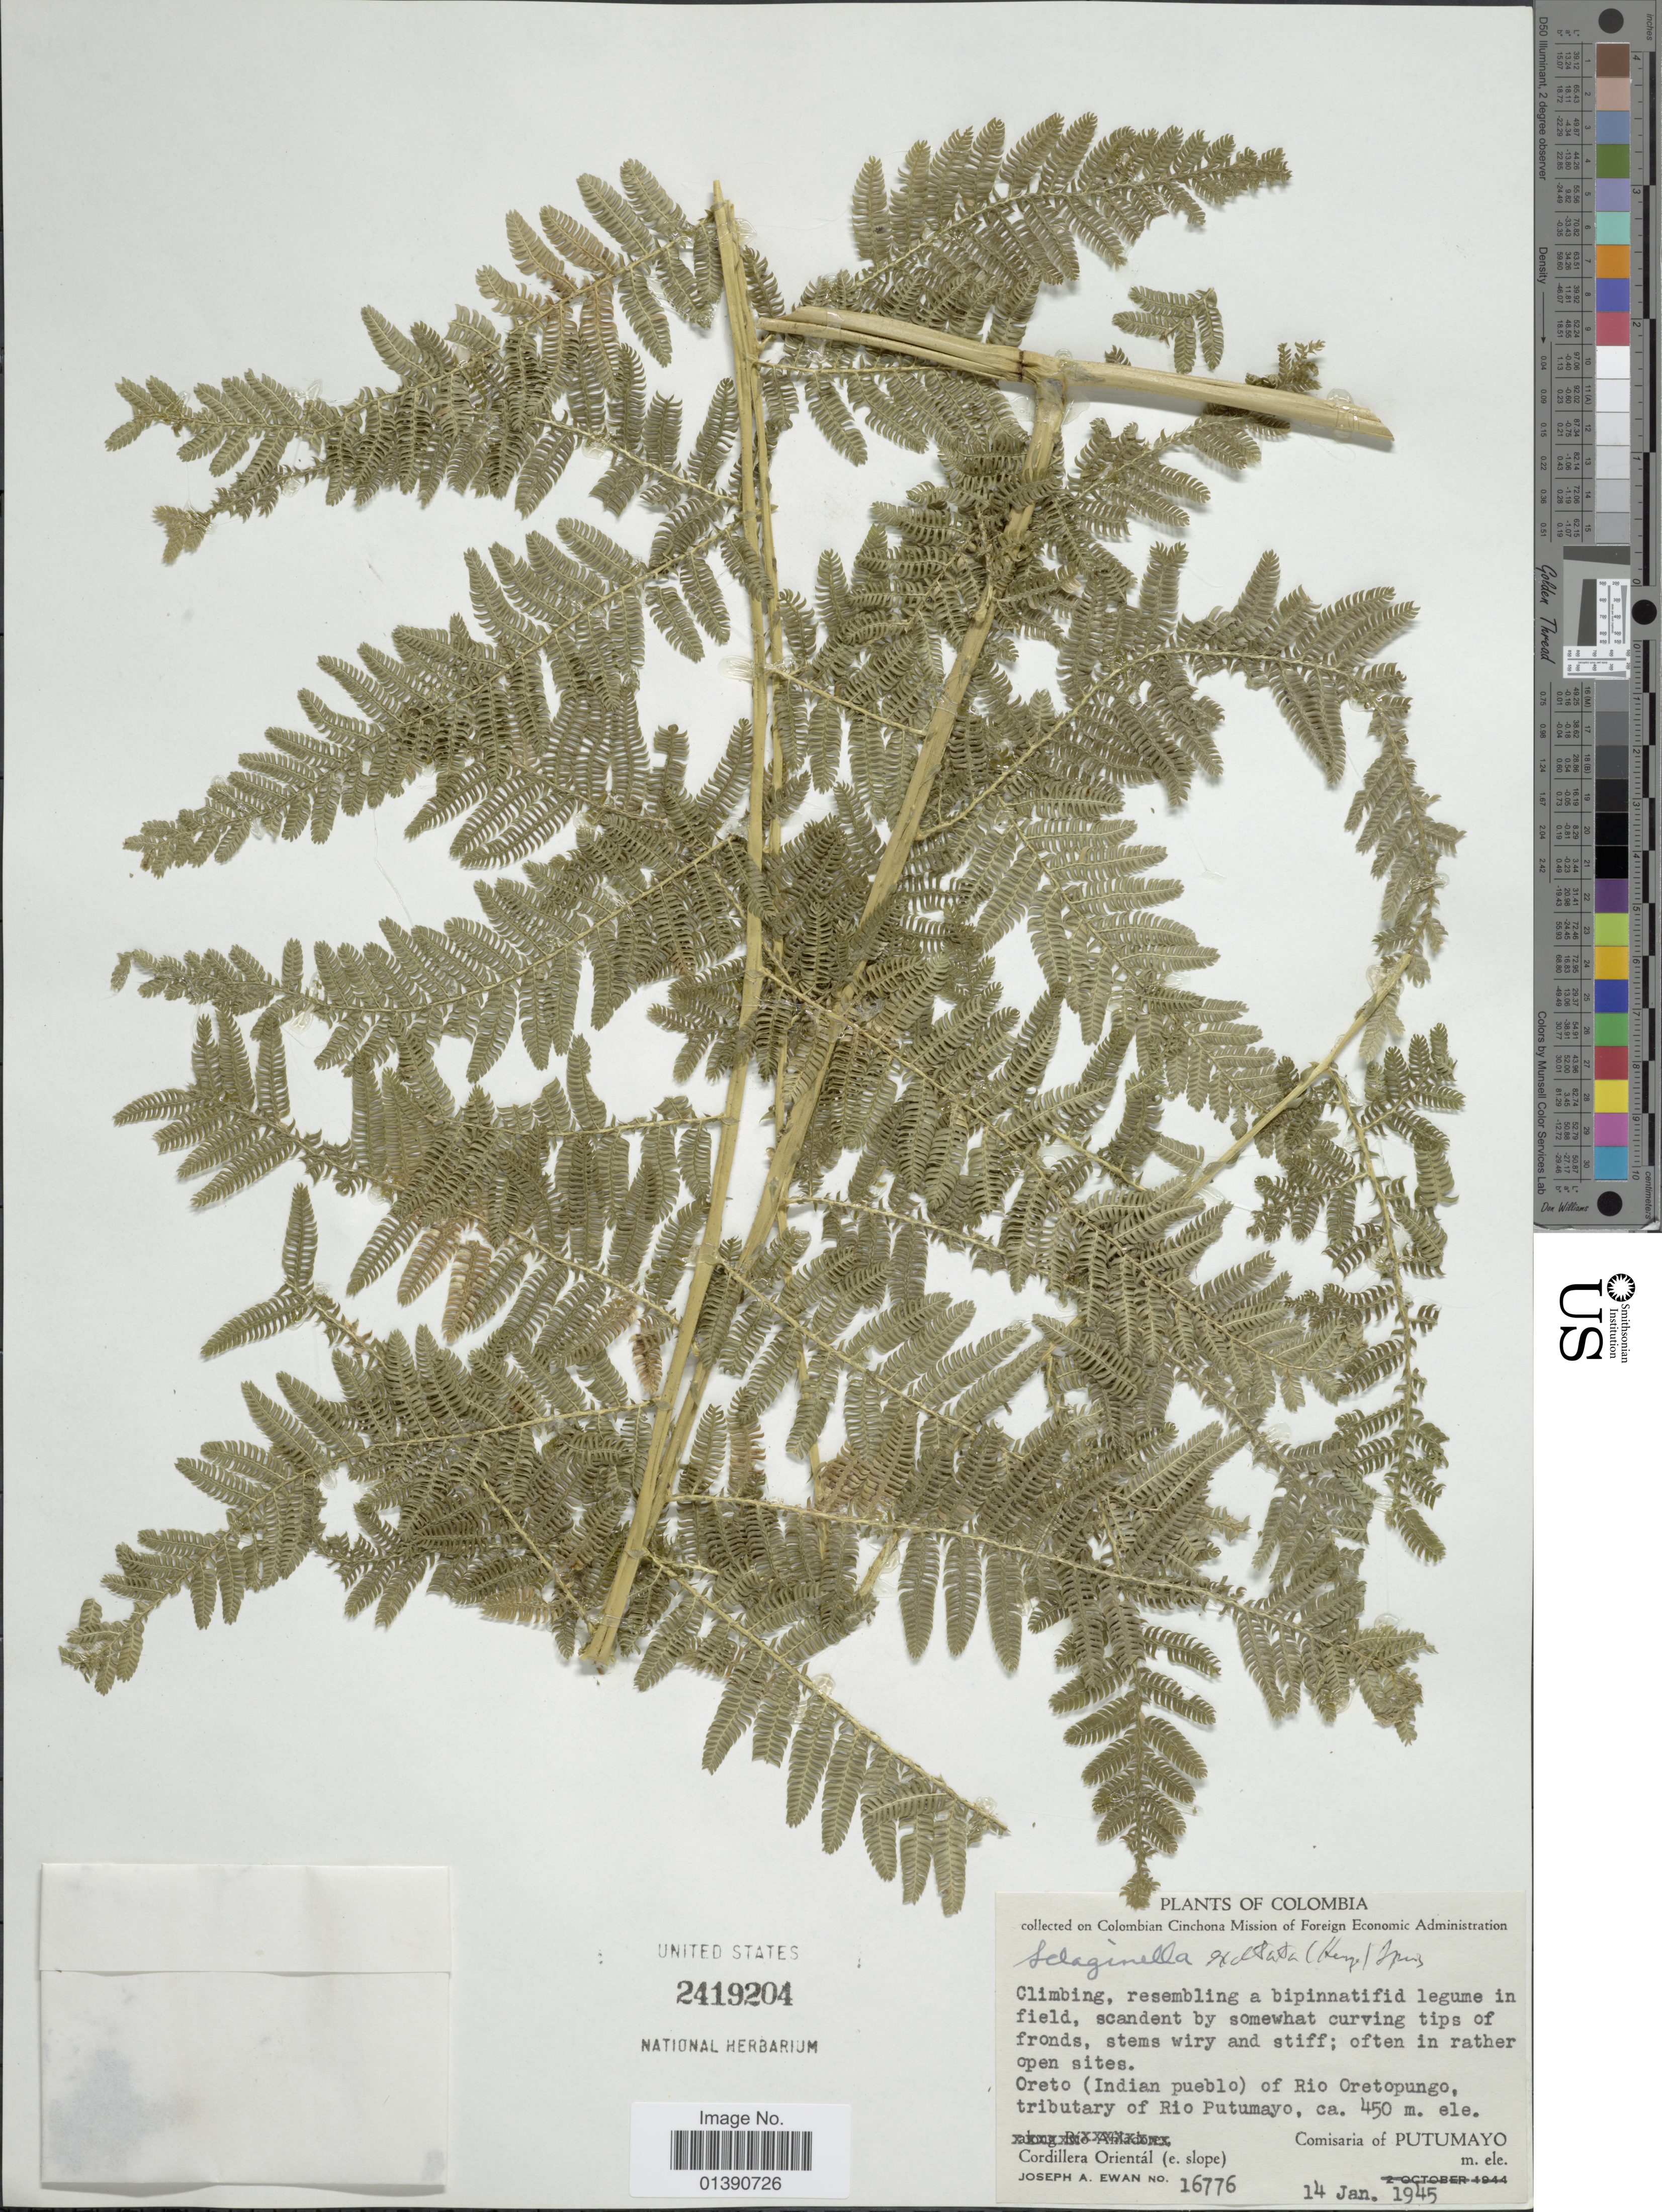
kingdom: Plantae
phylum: Tracheophyta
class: Lycopodiopsida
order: Selaginellales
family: Selaginellaceae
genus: Selaginella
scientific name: Selaginella exaltata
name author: (Kunze) Spring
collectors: J. A. Ewan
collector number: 16776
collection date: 1945-01-14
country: Colombia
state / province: Putumayo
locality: Oreto (Indian pueblo) of Rio Oretopungo, tributary of Rio Putumayo, Cordillera Oriental (e. slope)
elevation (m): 450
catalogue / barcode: US 2419204